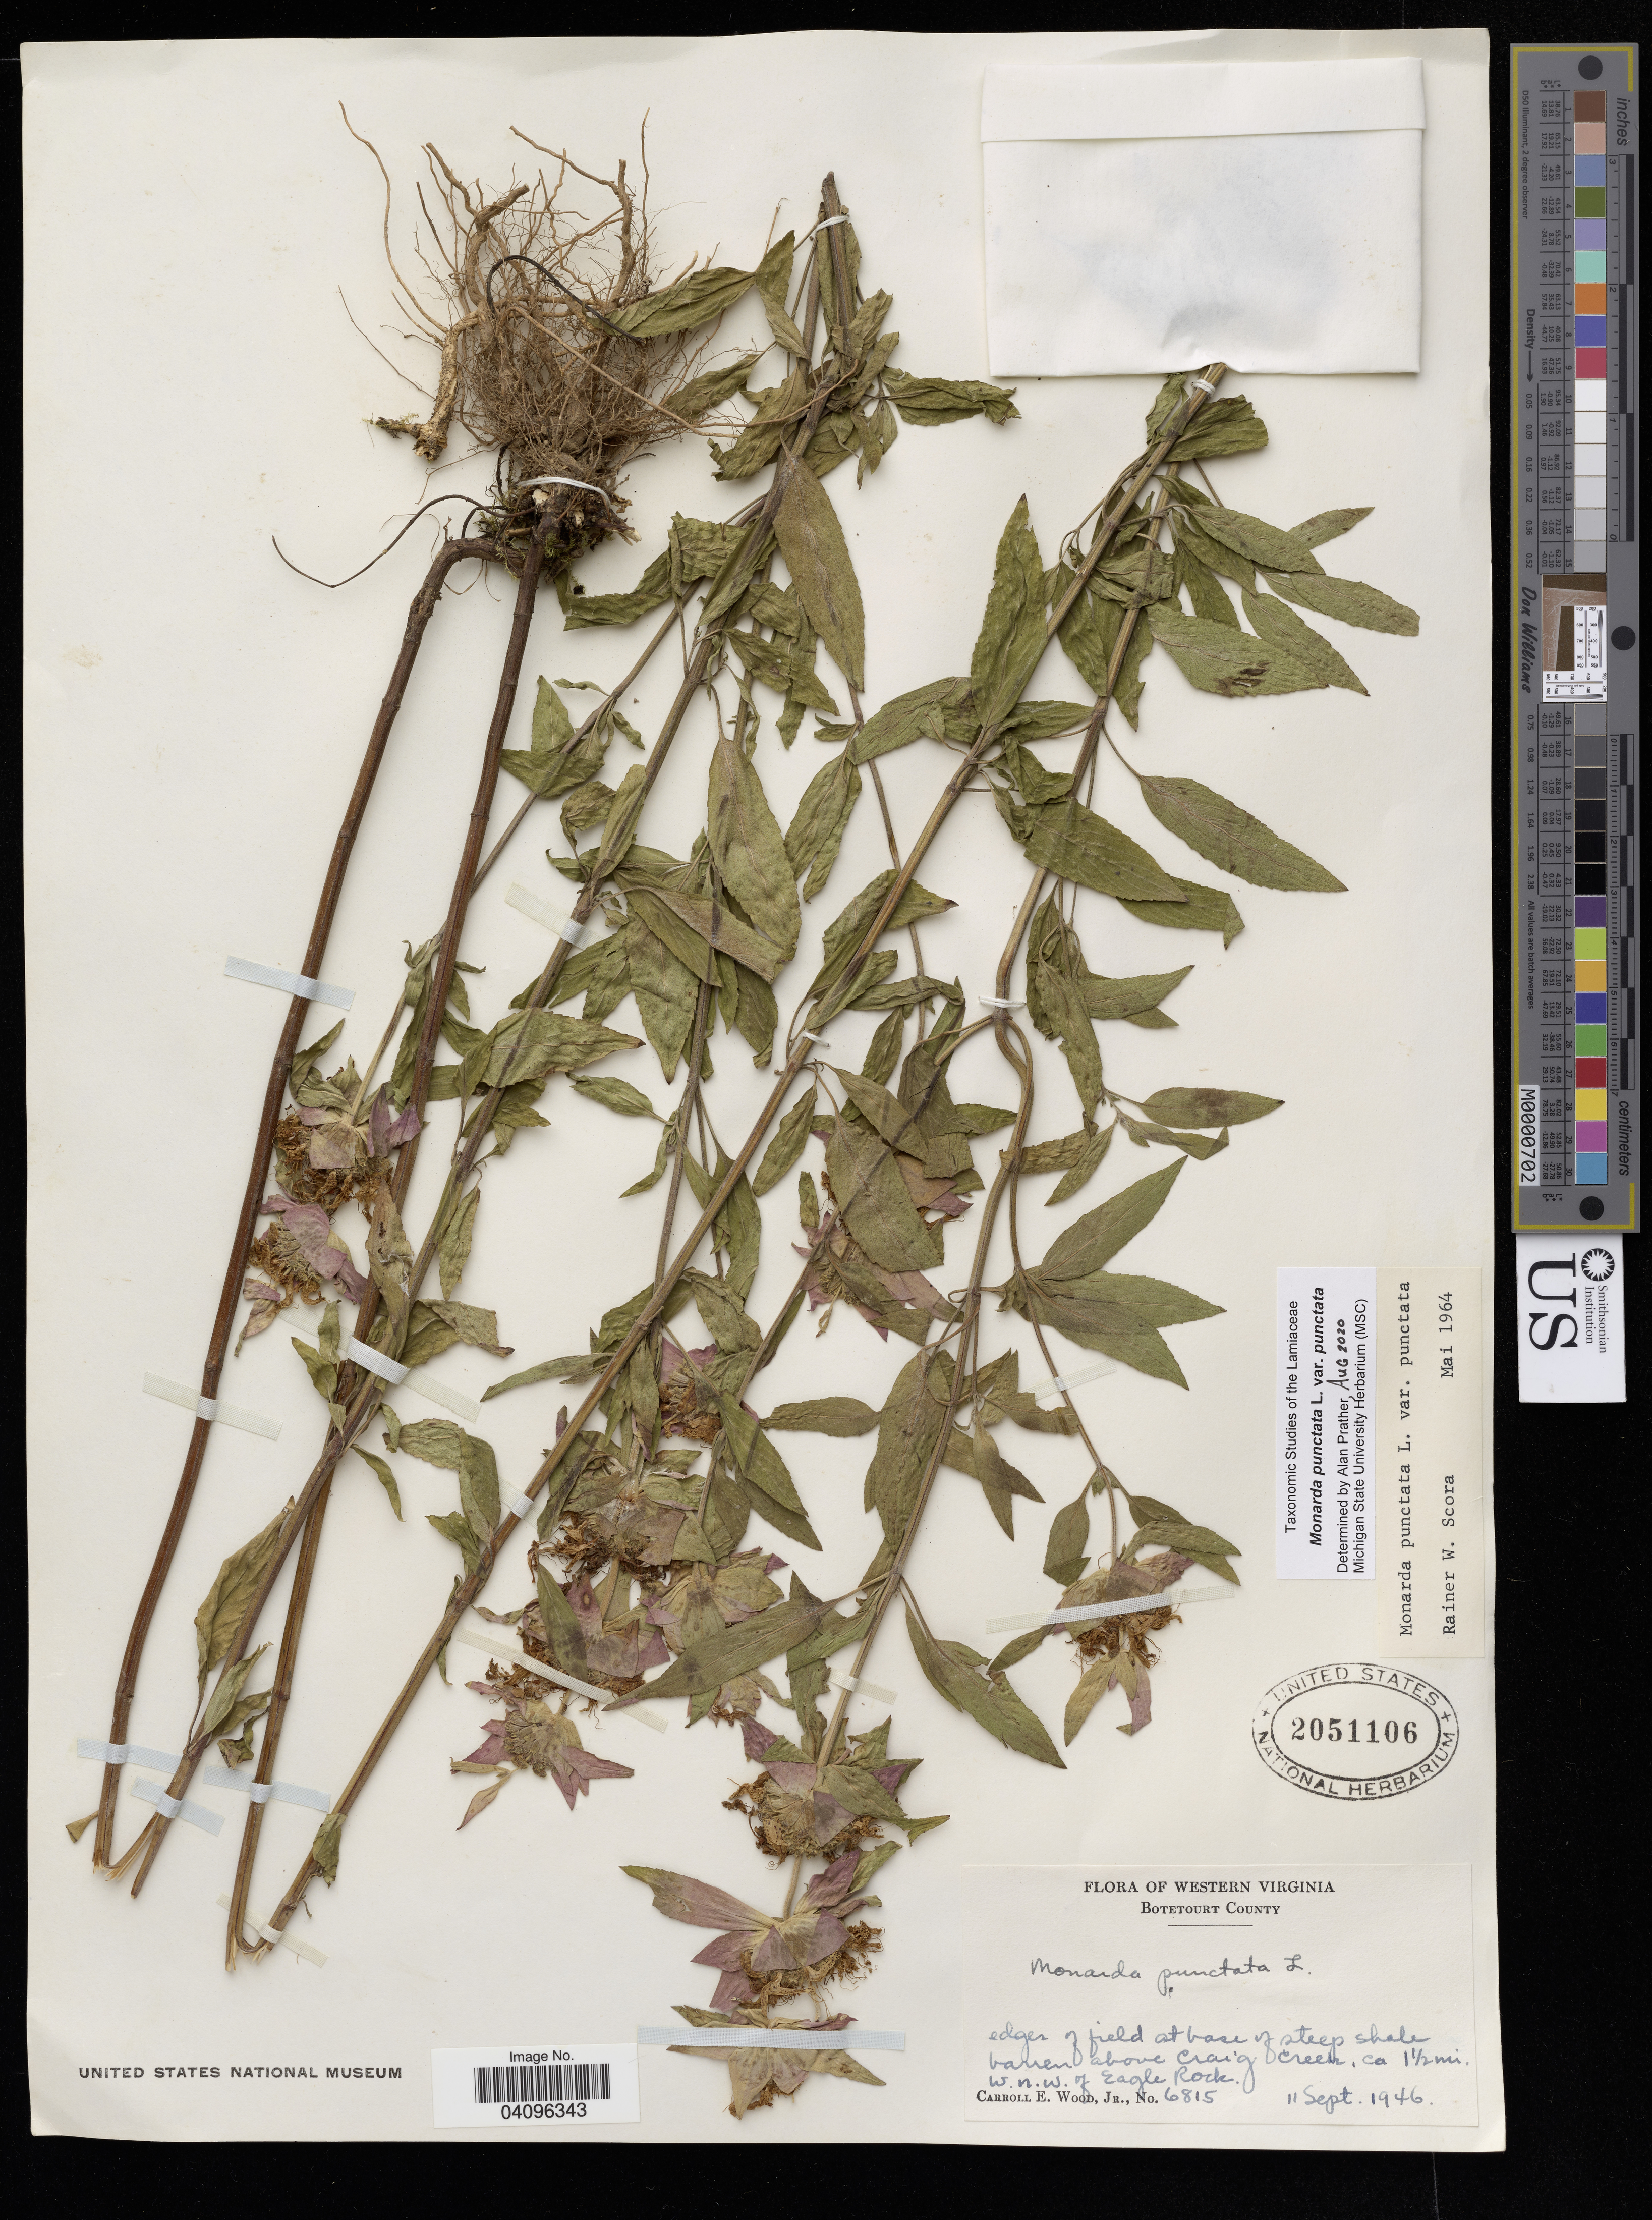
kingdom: Plantae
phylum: Tracheophyta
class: Magnoliopsida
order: Lamiales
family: Lamiaceae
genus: Monarda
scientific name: Monarda punctata var. villicaulis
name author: (Pennell) Shinners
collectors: C. Wood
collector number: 6815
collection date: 1946-09-11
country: United States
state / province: West Virginia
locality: Botetourt County. Edge of field at base of steep shale barren above Craig Creek, ca. 1 1/2 mi. W.N.W. of Eagle Rock.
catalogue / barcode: US 2051106